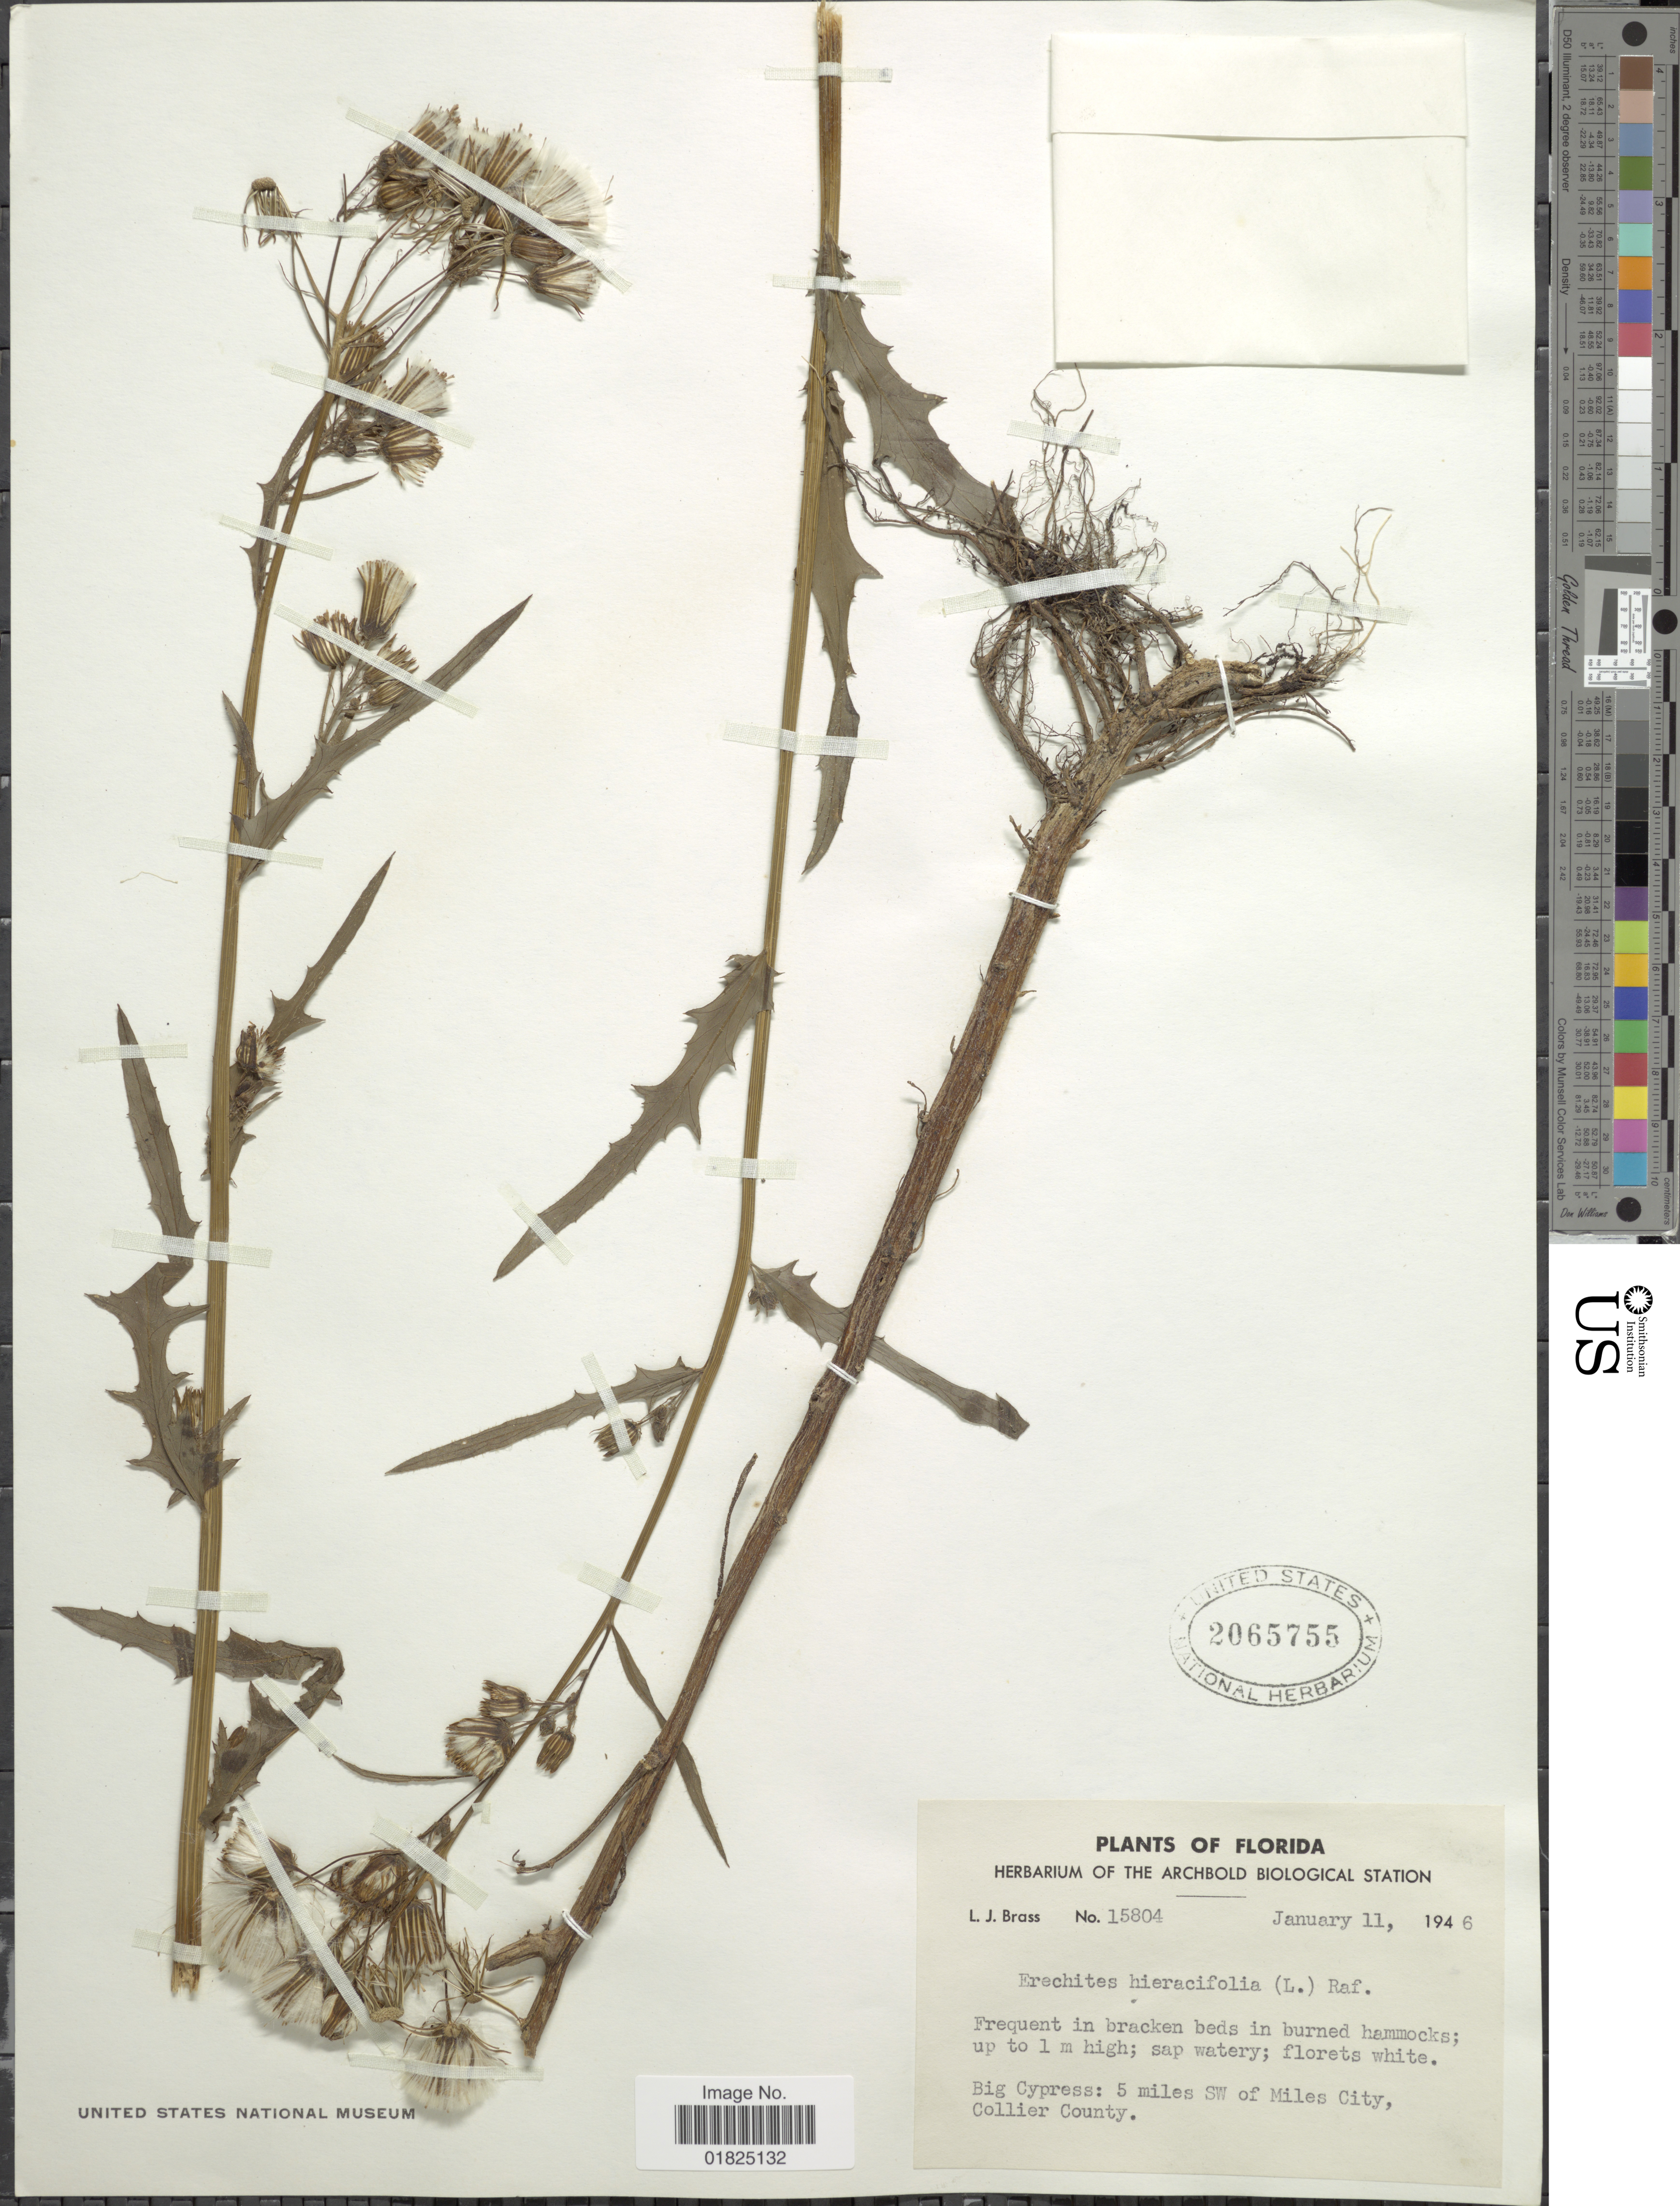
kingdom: Plantae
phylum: Tracheophyta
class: Magnoliopsida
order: Asterales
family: Asteraceae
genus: Erechtites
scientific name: Erechtites hieraciifolius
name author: (L.) Raf. ex DC.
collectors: L. J. Brass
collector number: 15804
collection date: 1946-01-11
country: United States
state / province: Florida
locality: Big Cypress: 5 miles SW of Miles City, Collier County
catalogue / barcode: US 2065755